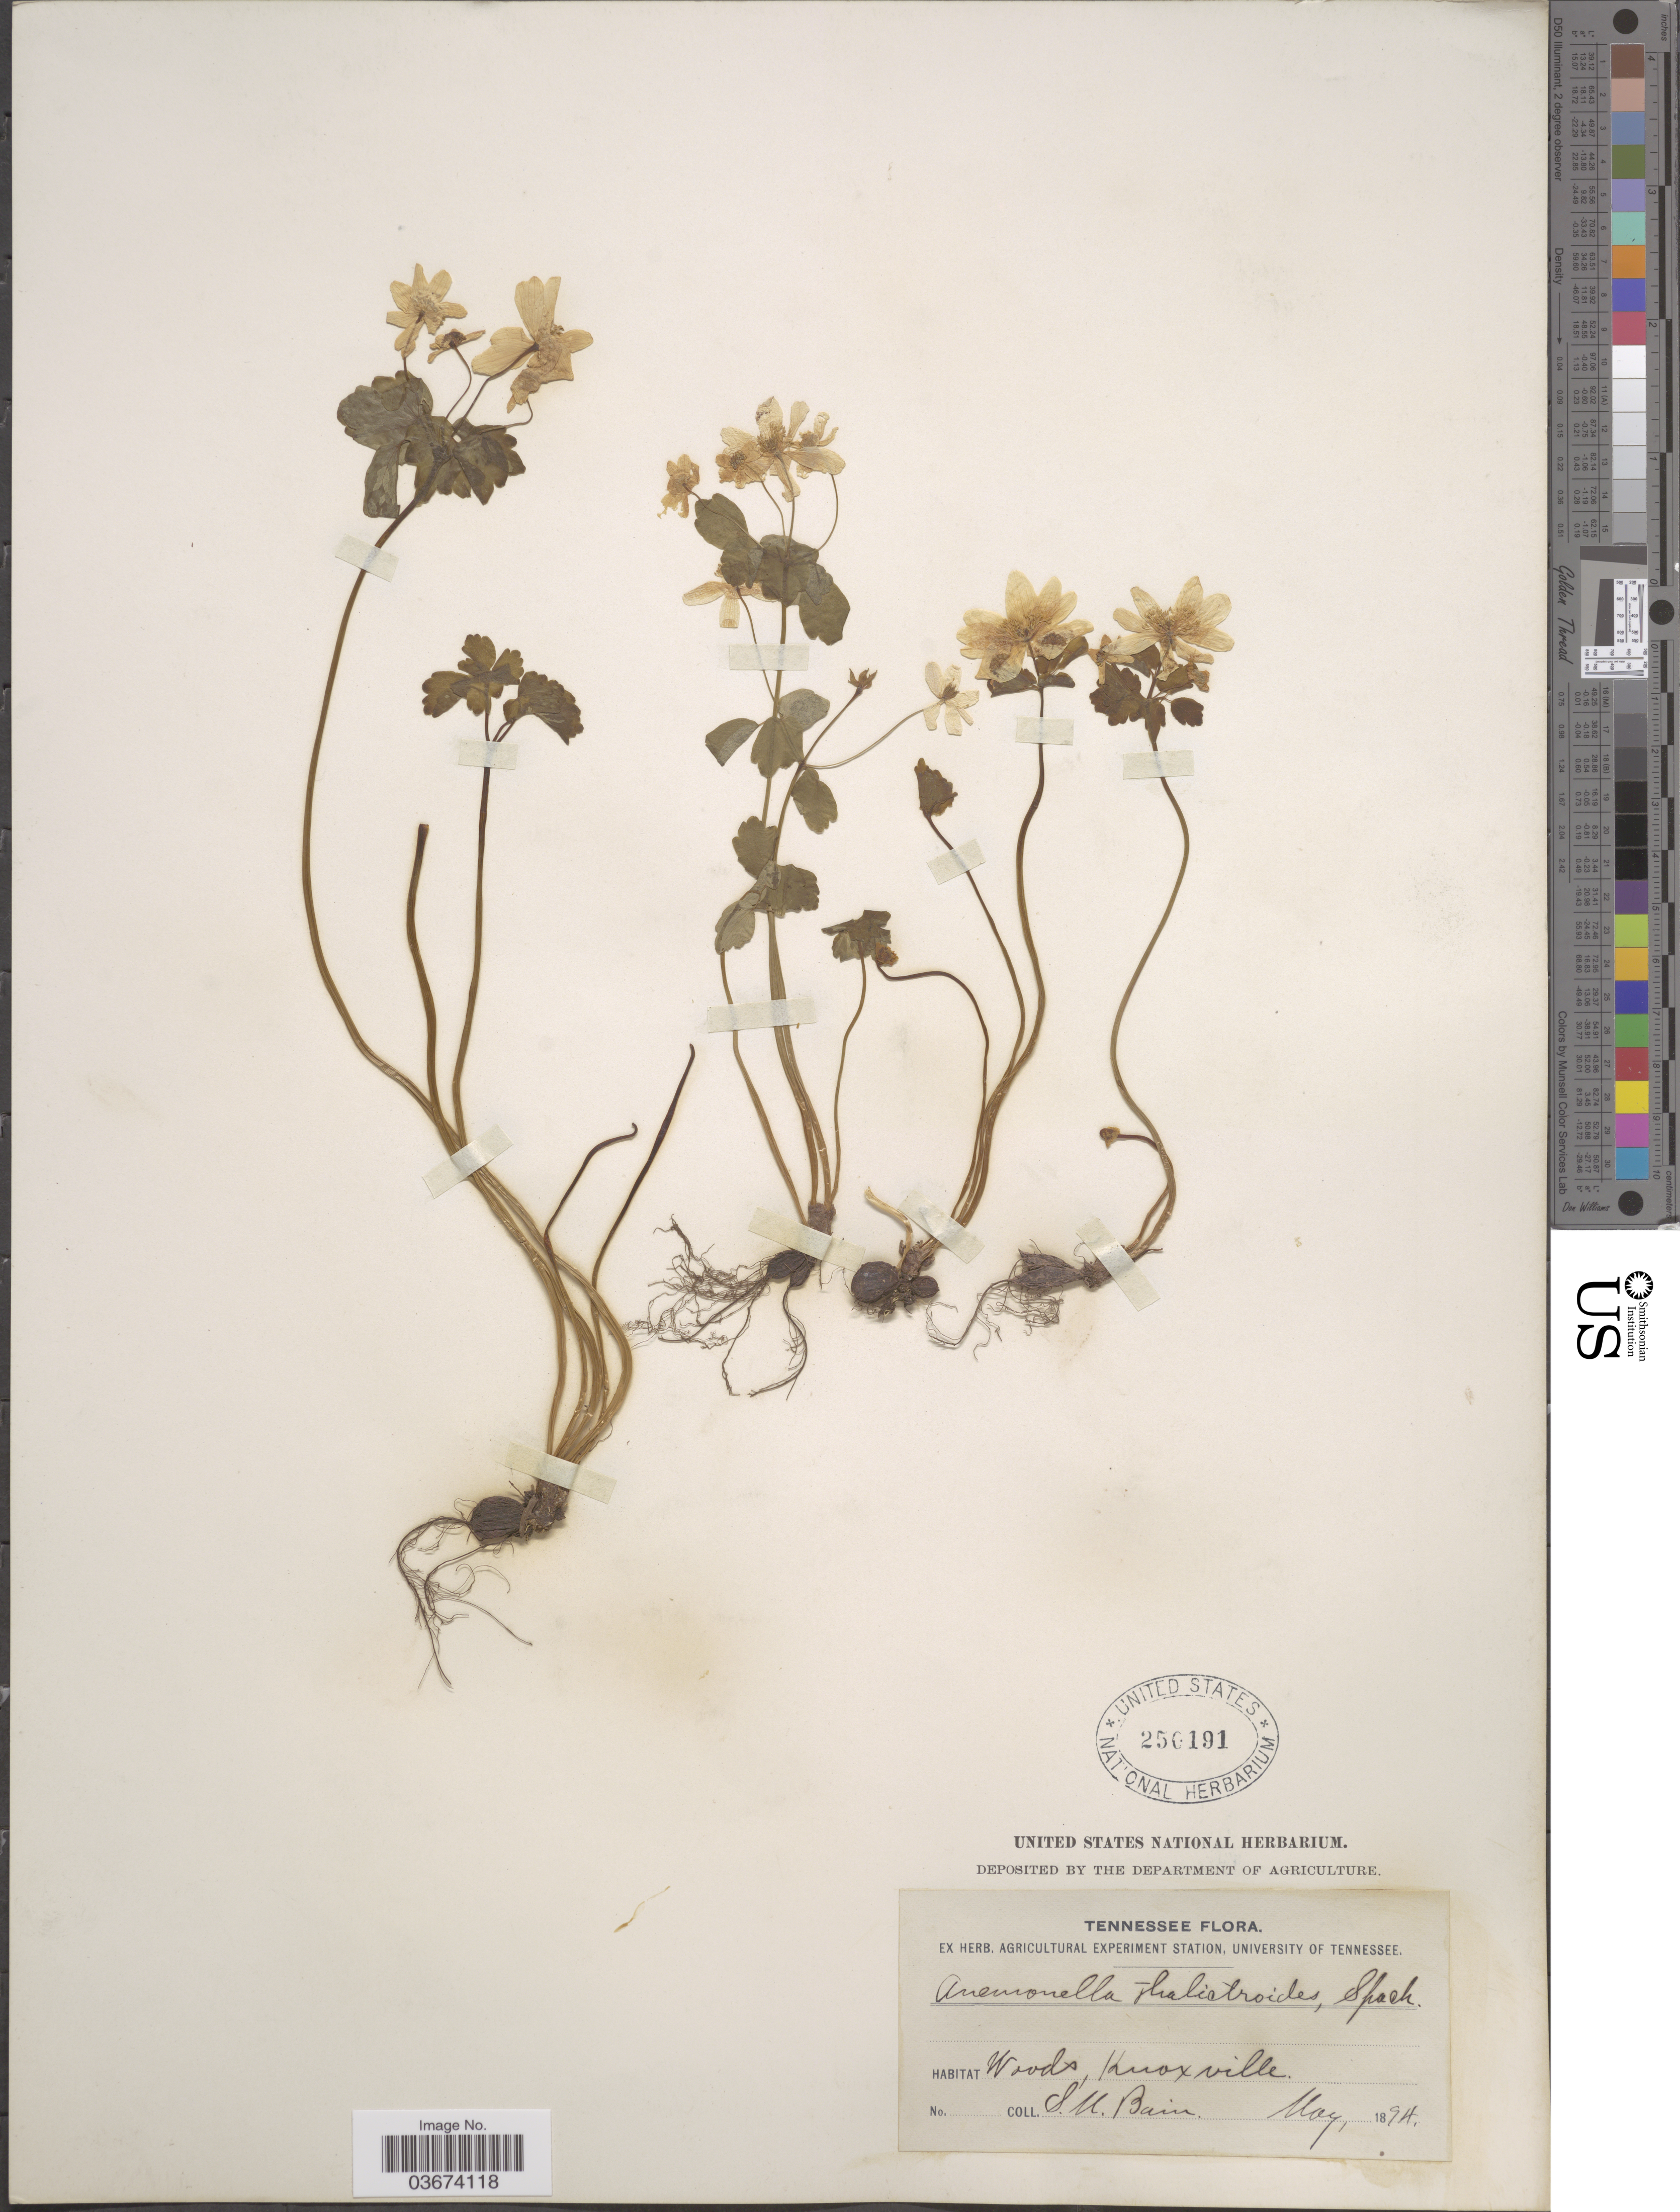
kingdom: Plantae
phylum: Tracheophyta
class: Magnoliopsida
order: Ranunculales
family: Ranunculaceae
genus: Thalictrum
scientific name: Thalictrum thalictroides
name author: (L.) A.J. Eames & B. Boivin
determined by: Strong, M. T., (US), Smithsonian Institution - National Museum of Natural History (UNITED STATES)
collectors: S. M. Bain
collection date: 1894-05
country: United States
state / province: Tennessee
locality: Knoxville.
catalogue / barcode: US 250191